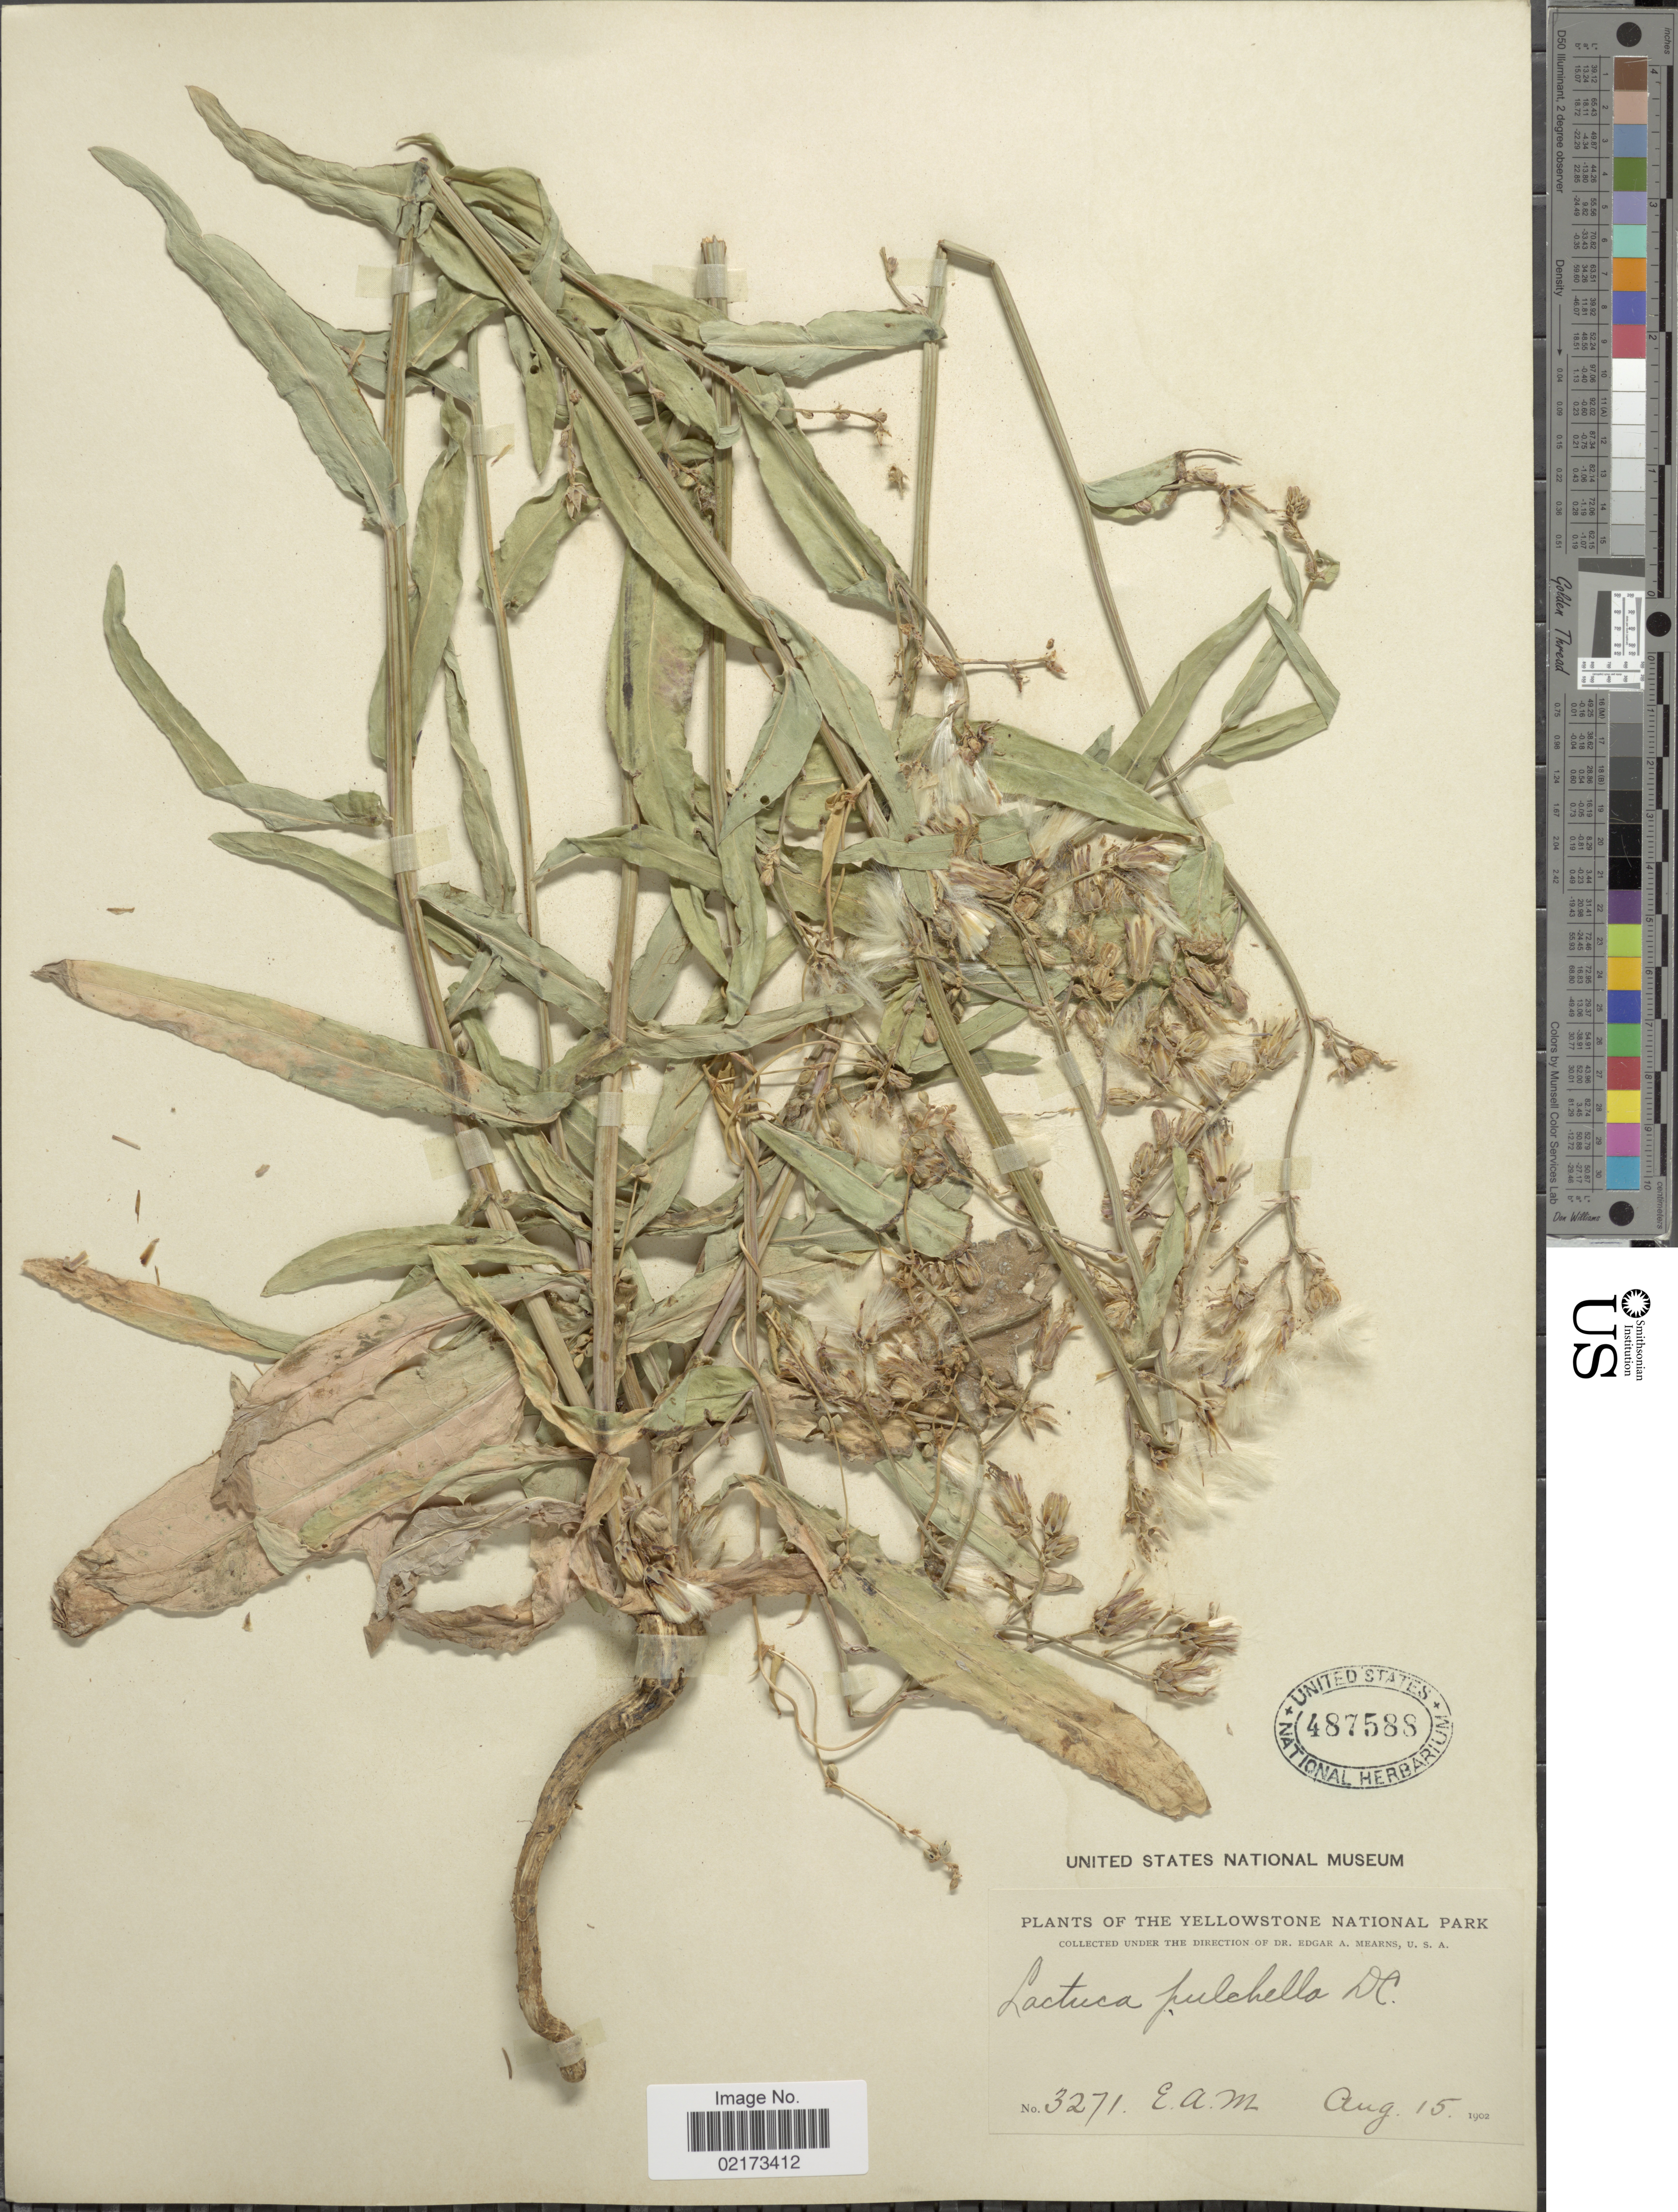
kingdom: Plantae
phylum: Tracheophyta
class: Magnoliopsida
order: Asterales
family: Asteraceae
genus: Lactuca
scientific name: Lactuca tatarica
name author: (L.) C.A. Mey.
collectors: E. A. Mearns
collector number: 3271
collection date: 1902-08-15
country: United States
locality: Yellowstone National Park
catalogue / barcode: US 487588